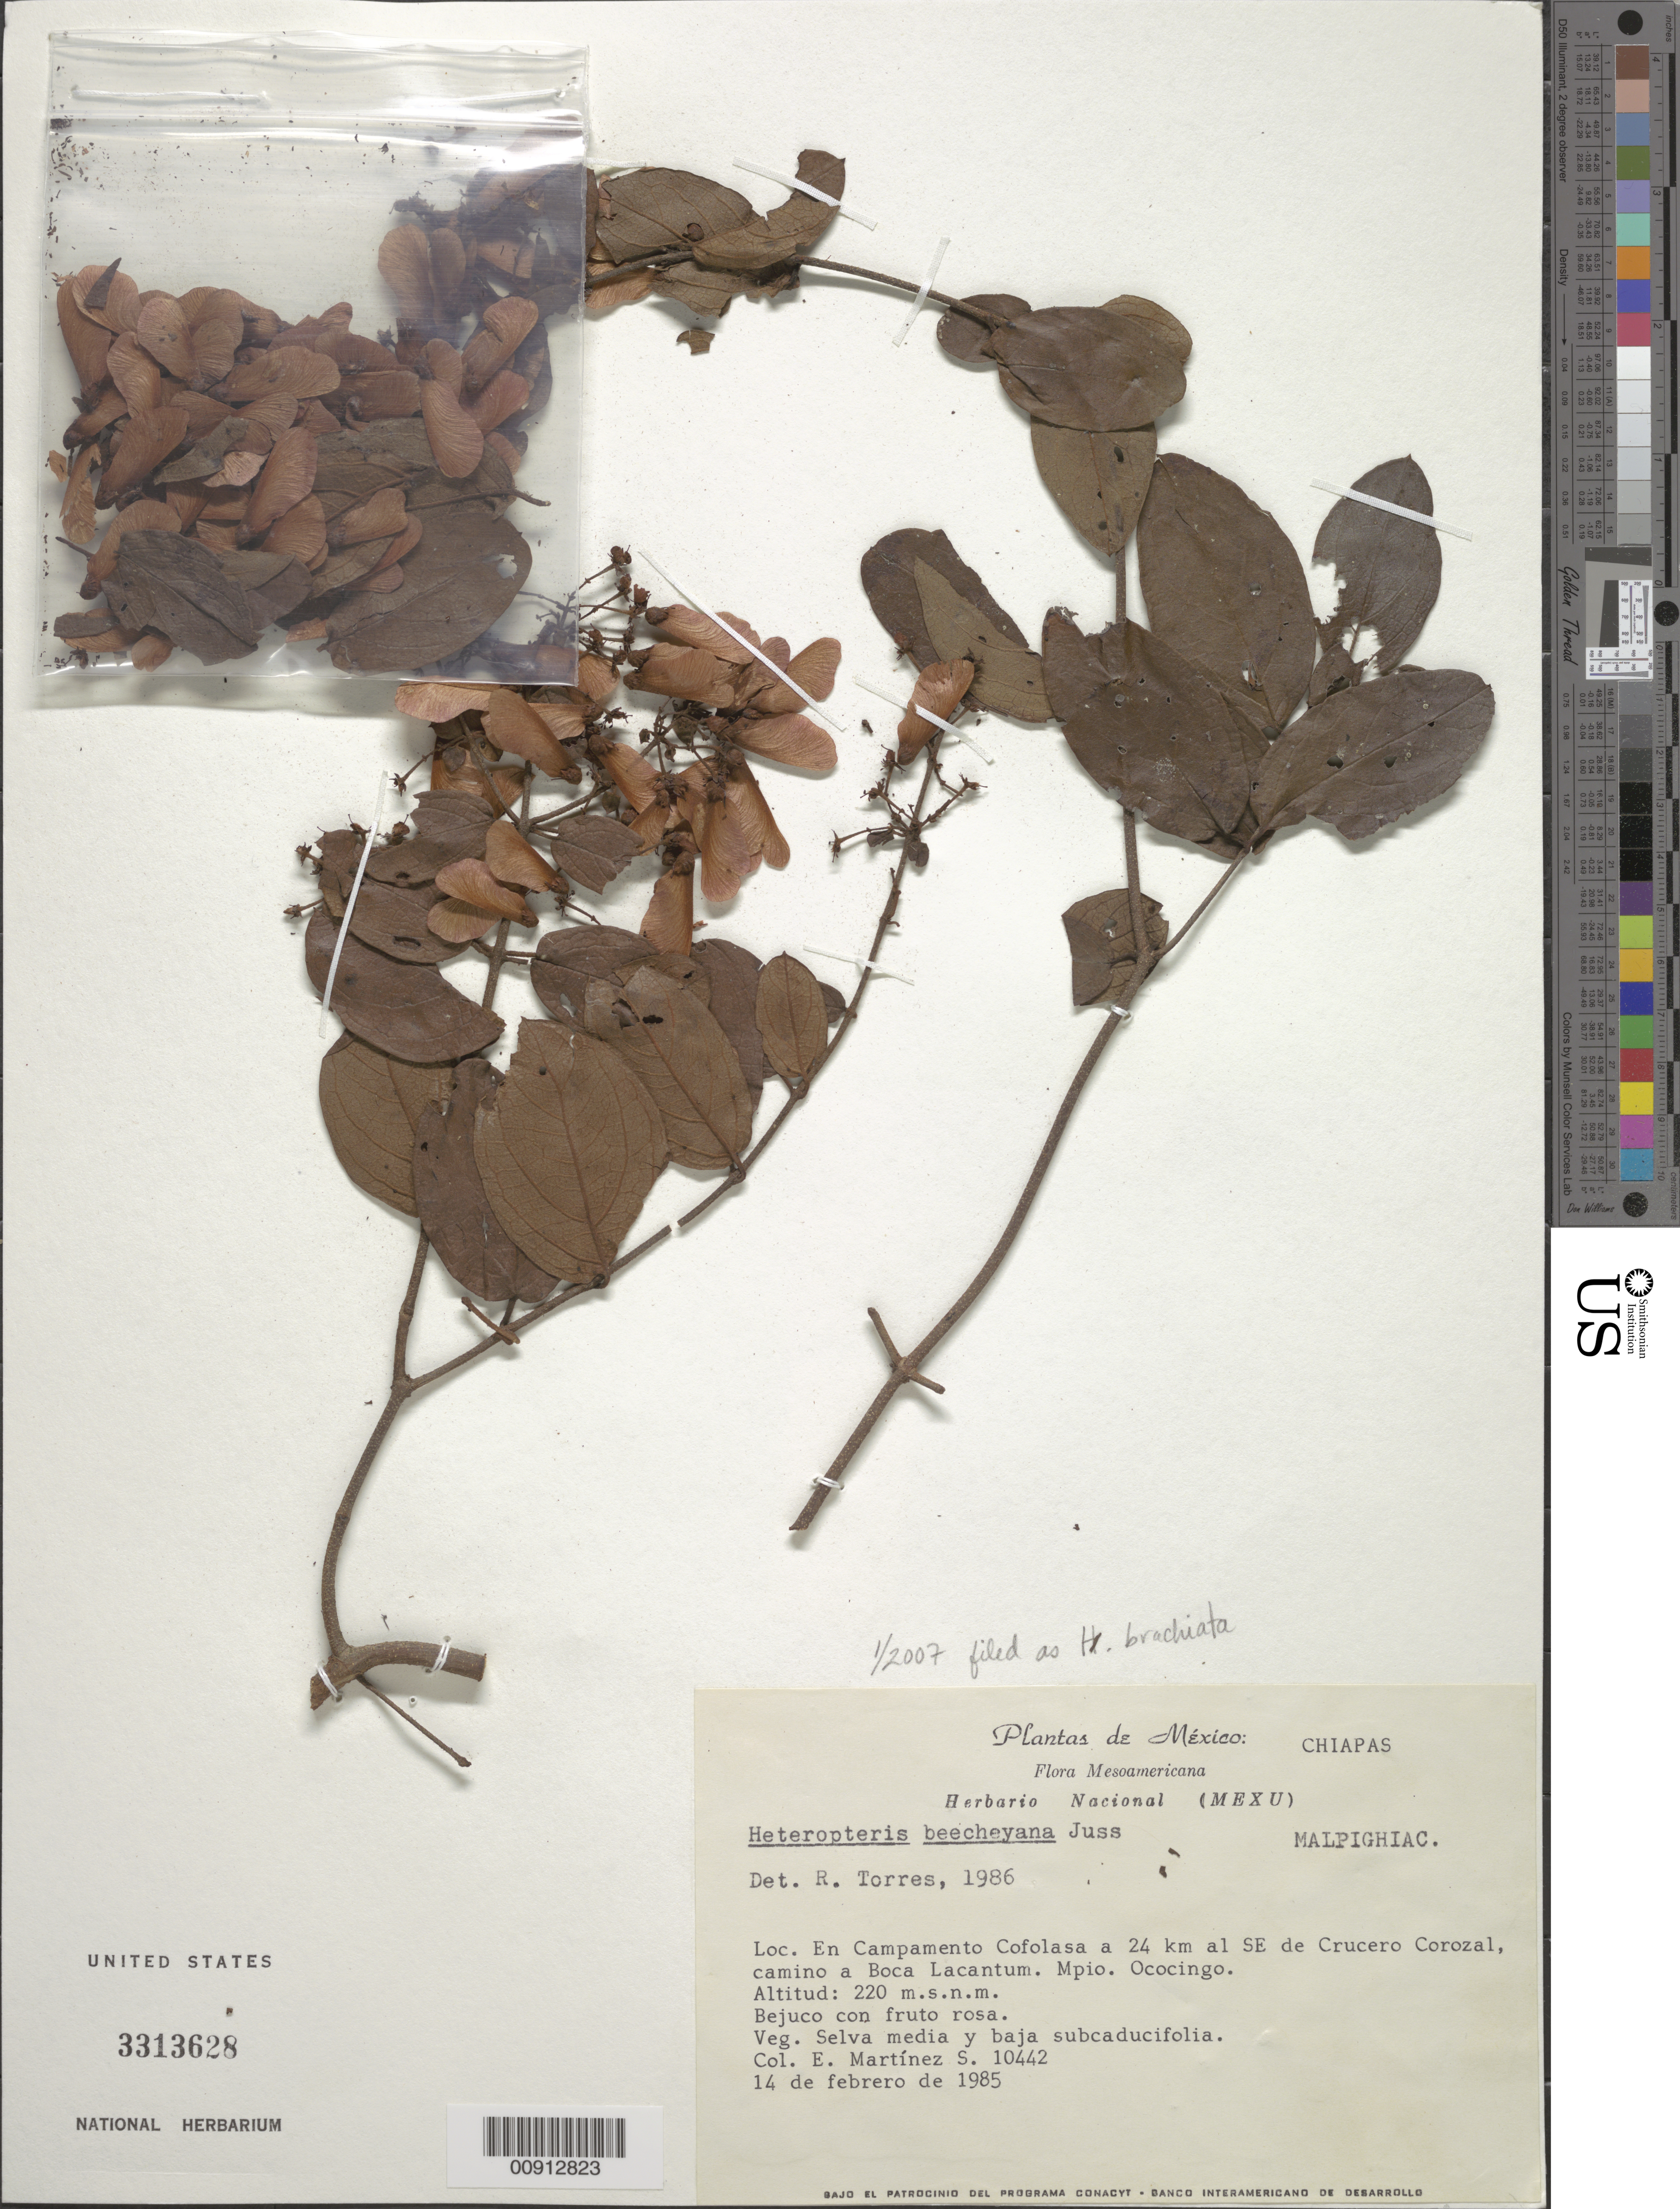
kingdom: Plantae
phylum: Tracheophyta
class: Magnoliopsida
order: Malpighiales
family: Malpighiaceae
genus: Heteropterys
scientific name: Heteropterys brachiata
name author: (L.) DC.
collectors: E. M. Martínez S.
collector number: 10442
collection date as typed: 14 Feb 1985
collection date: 1985-02-14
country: Mexico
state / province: Chiapas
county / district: Ocosingo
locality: En Campamento Cofolasa a 24 km. al SE de Crucero Corozal, camino a Boca Lacantum. Mpio. Ococingo, Chiapas.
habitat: Selva media y baja subcaducifolia.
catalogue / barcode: US 3313628